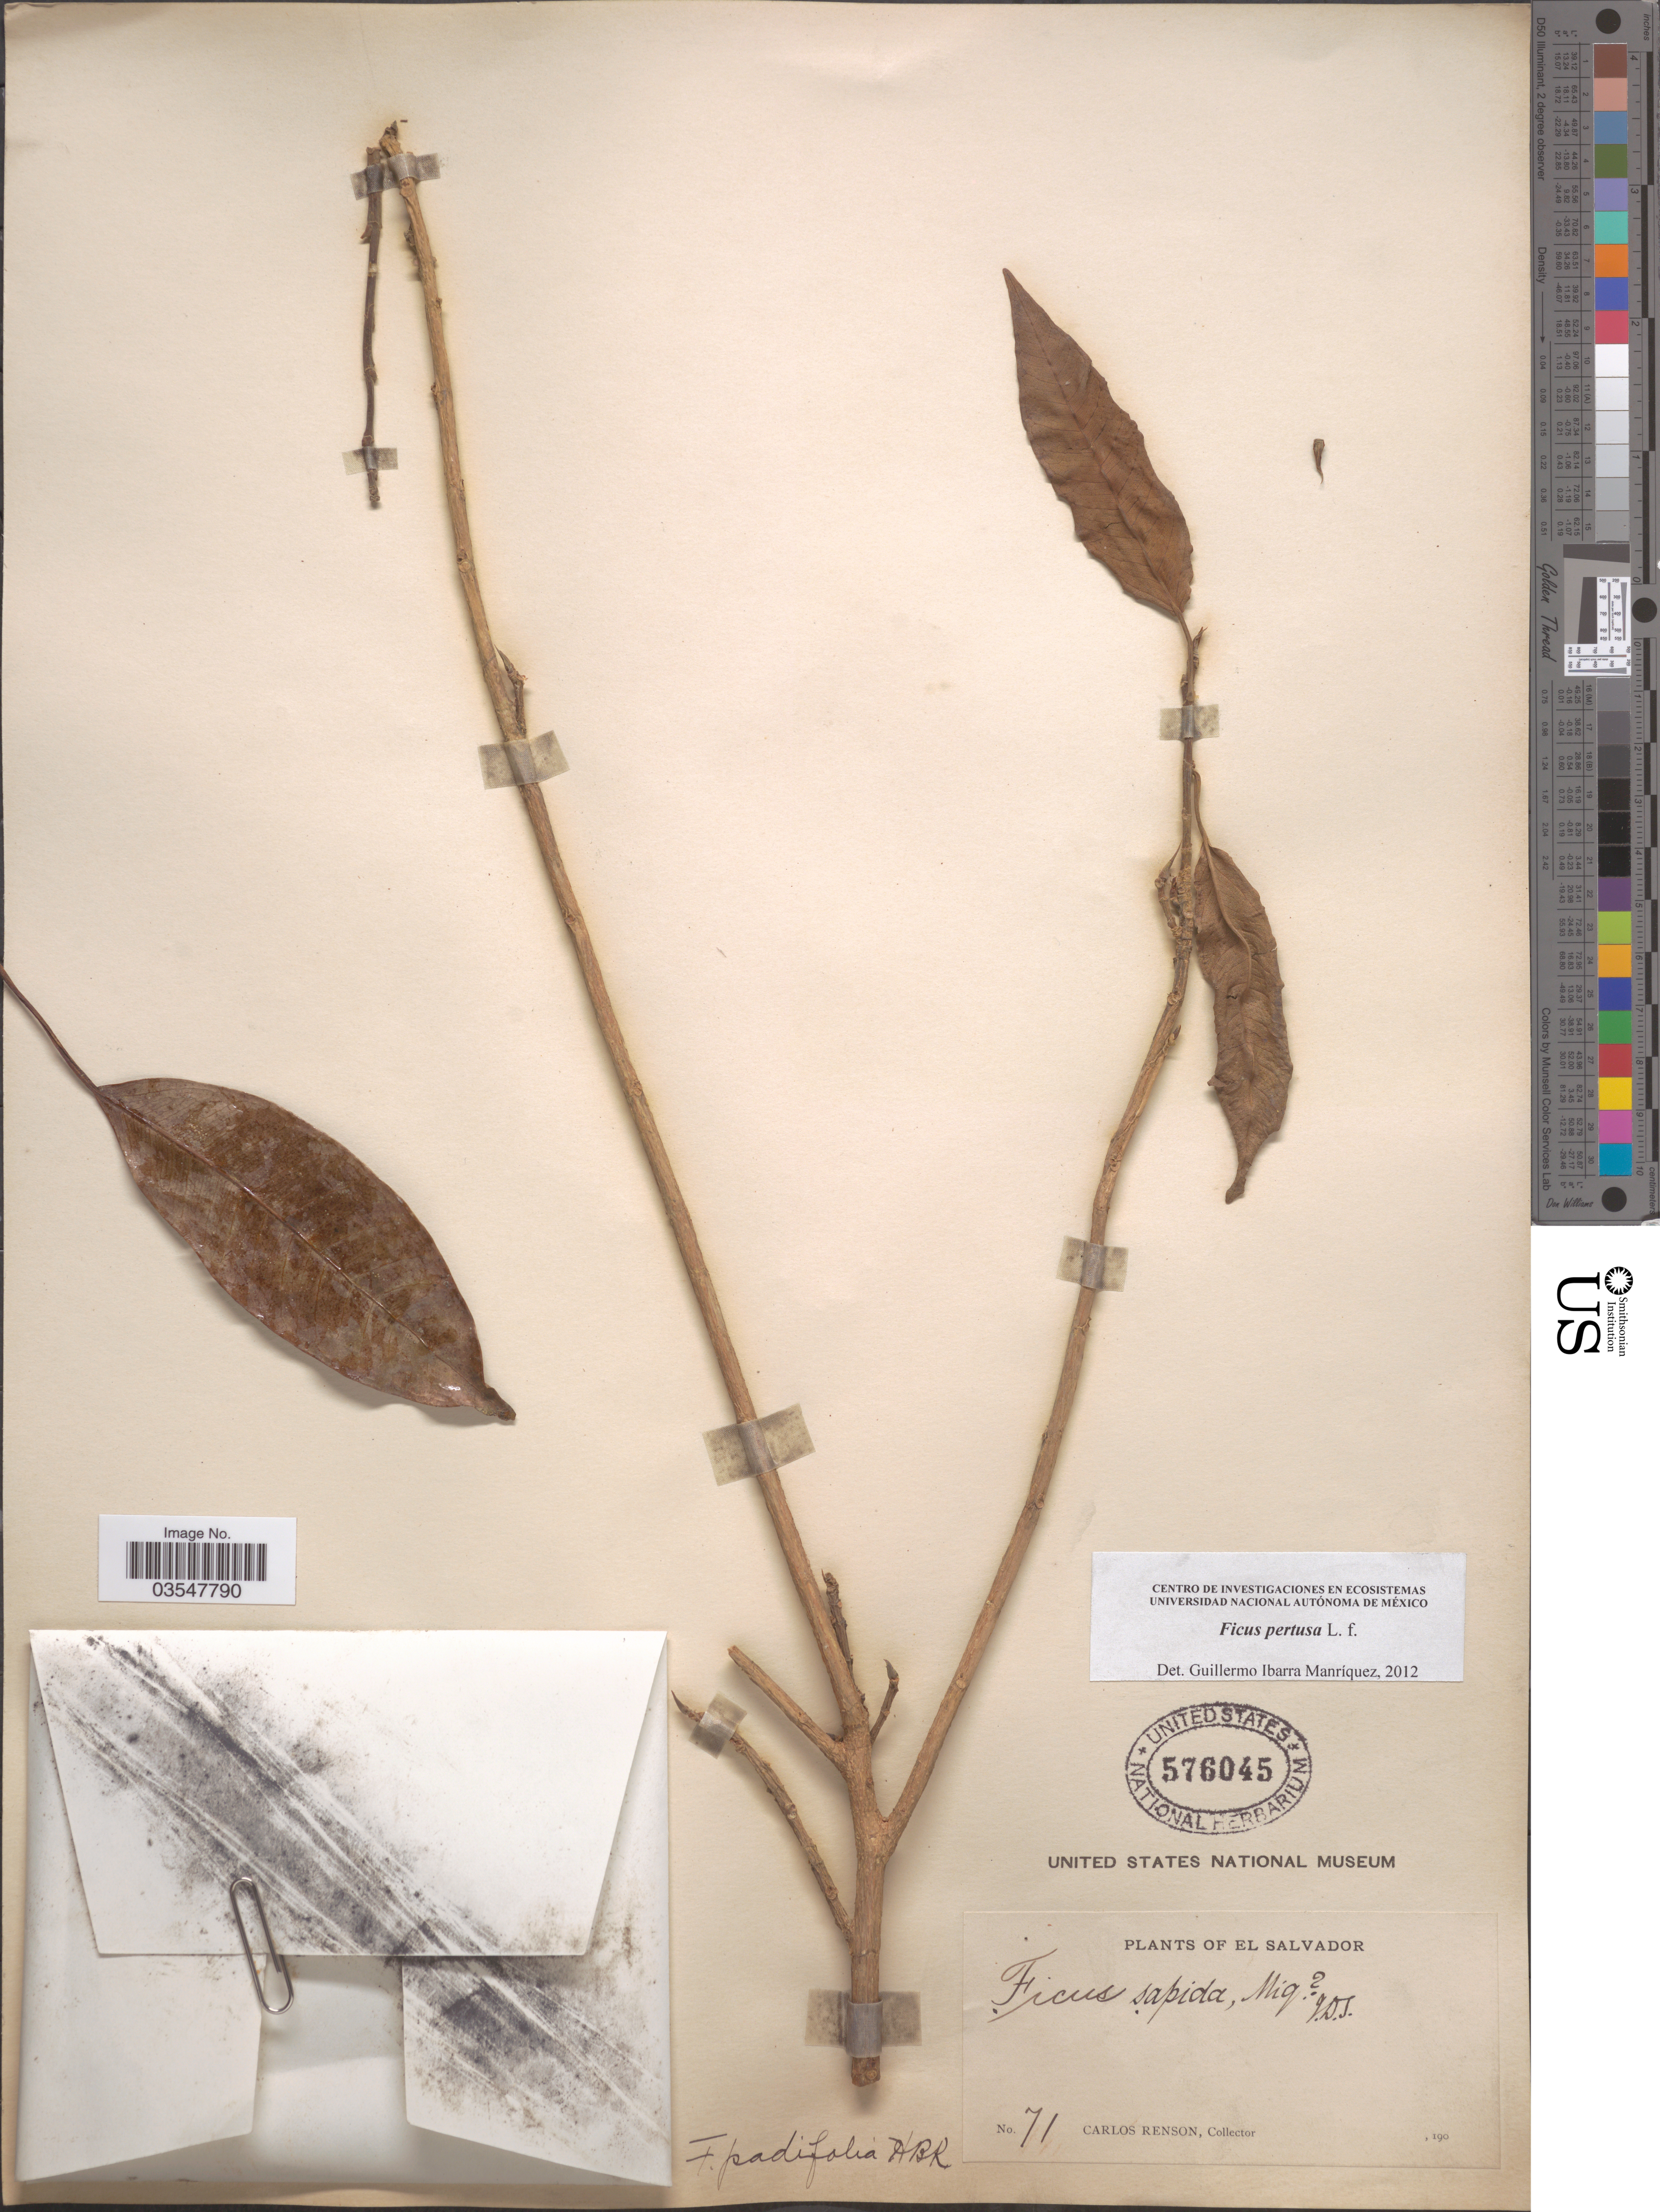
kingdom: Plantae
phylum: Tracheophyta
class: Magnoliopsida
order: Rosales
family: Moraceae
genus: Ficus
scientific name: Ficus pertusa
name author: L. f.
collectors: C. Renson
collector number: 71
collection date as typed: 190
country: El Salvador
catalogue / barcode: US 576045